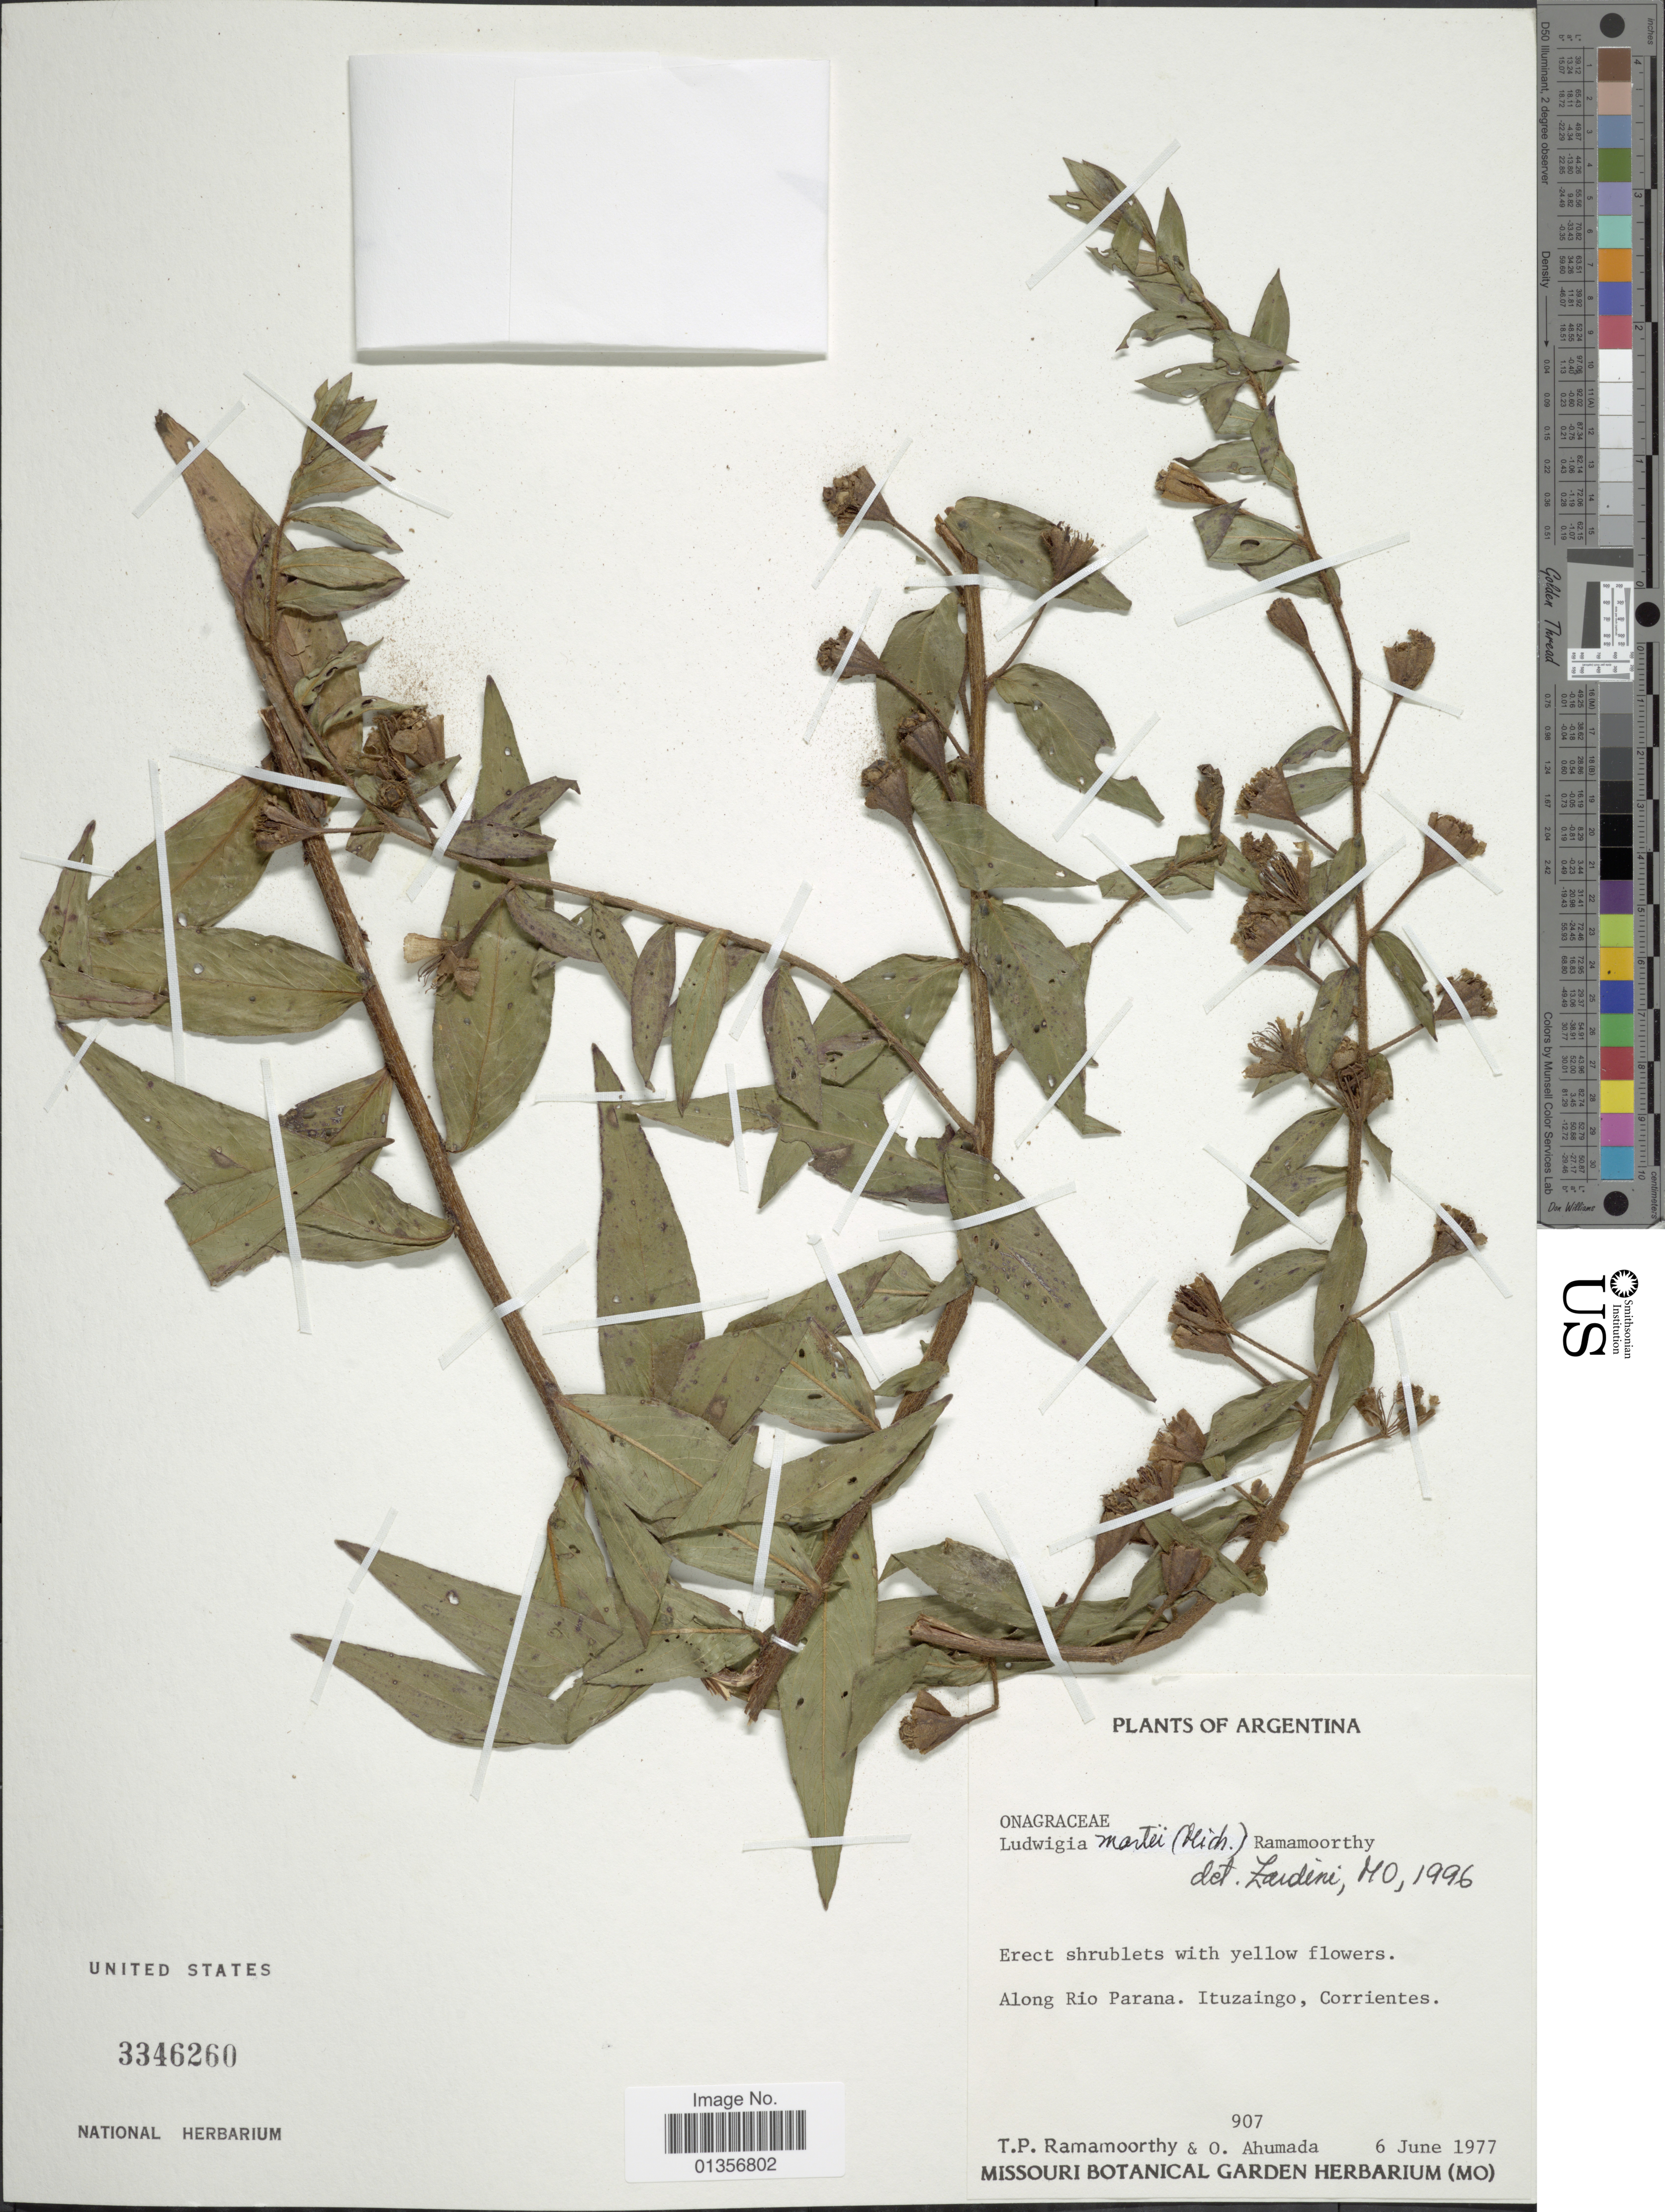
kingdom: Plantae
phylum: Tracheophyta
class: Magnoliopsida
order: Myrtales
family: Onagraceae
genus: Ludwigia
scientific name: Ludwigia martii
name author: (Micheli) Ramamoorthy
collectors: T. P. Ramamoorthy & O. Ahumada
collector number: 907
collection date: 1977-06-06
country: Argentina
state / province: Corrientes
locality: Along Rio Parana. Ituzaingo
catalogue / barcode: US 3346260